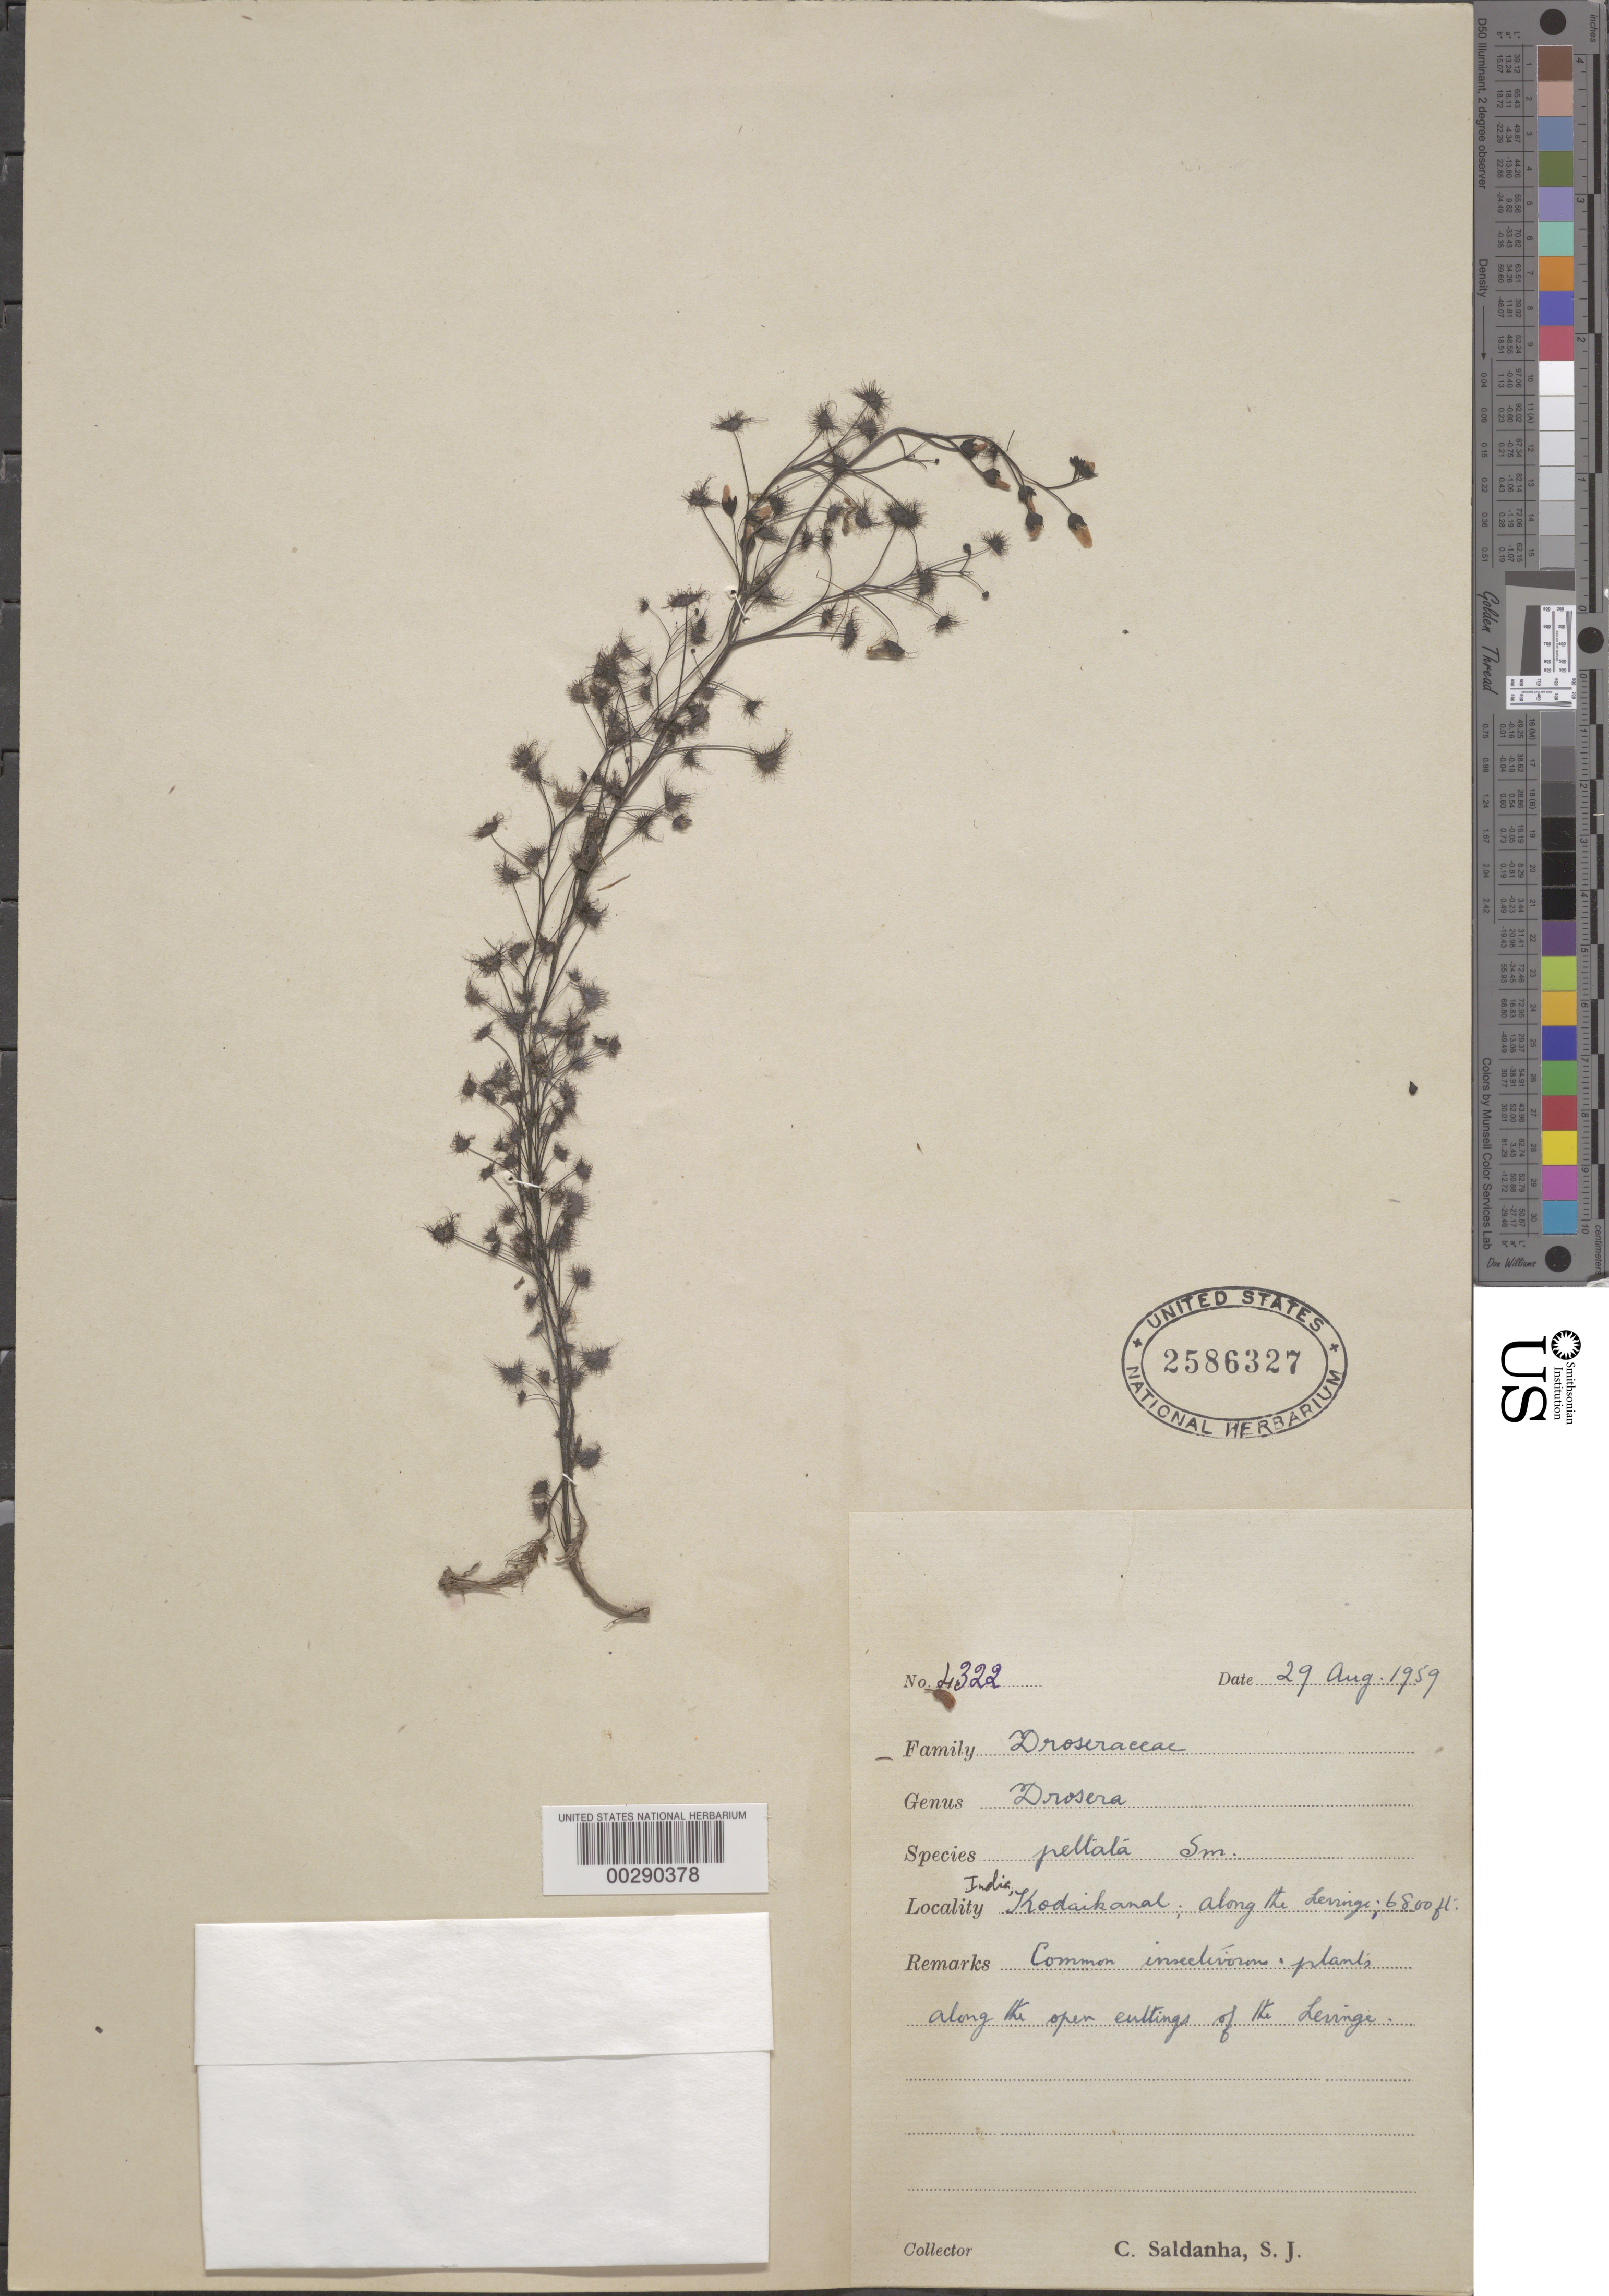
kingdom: Plantae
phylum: Tracheophyta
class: Magnoliopsida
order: Caryophyllales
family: Droseraceae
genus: Drosera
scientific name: Drosera peltata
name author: Sm. ex Willd.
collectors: C. J. Saldanha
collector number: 4322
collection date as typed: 29 Aug 1959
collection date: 1959-08-29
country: India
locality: Kodaikanal, along the lerringi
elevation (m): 2073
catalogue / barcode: US 2586327